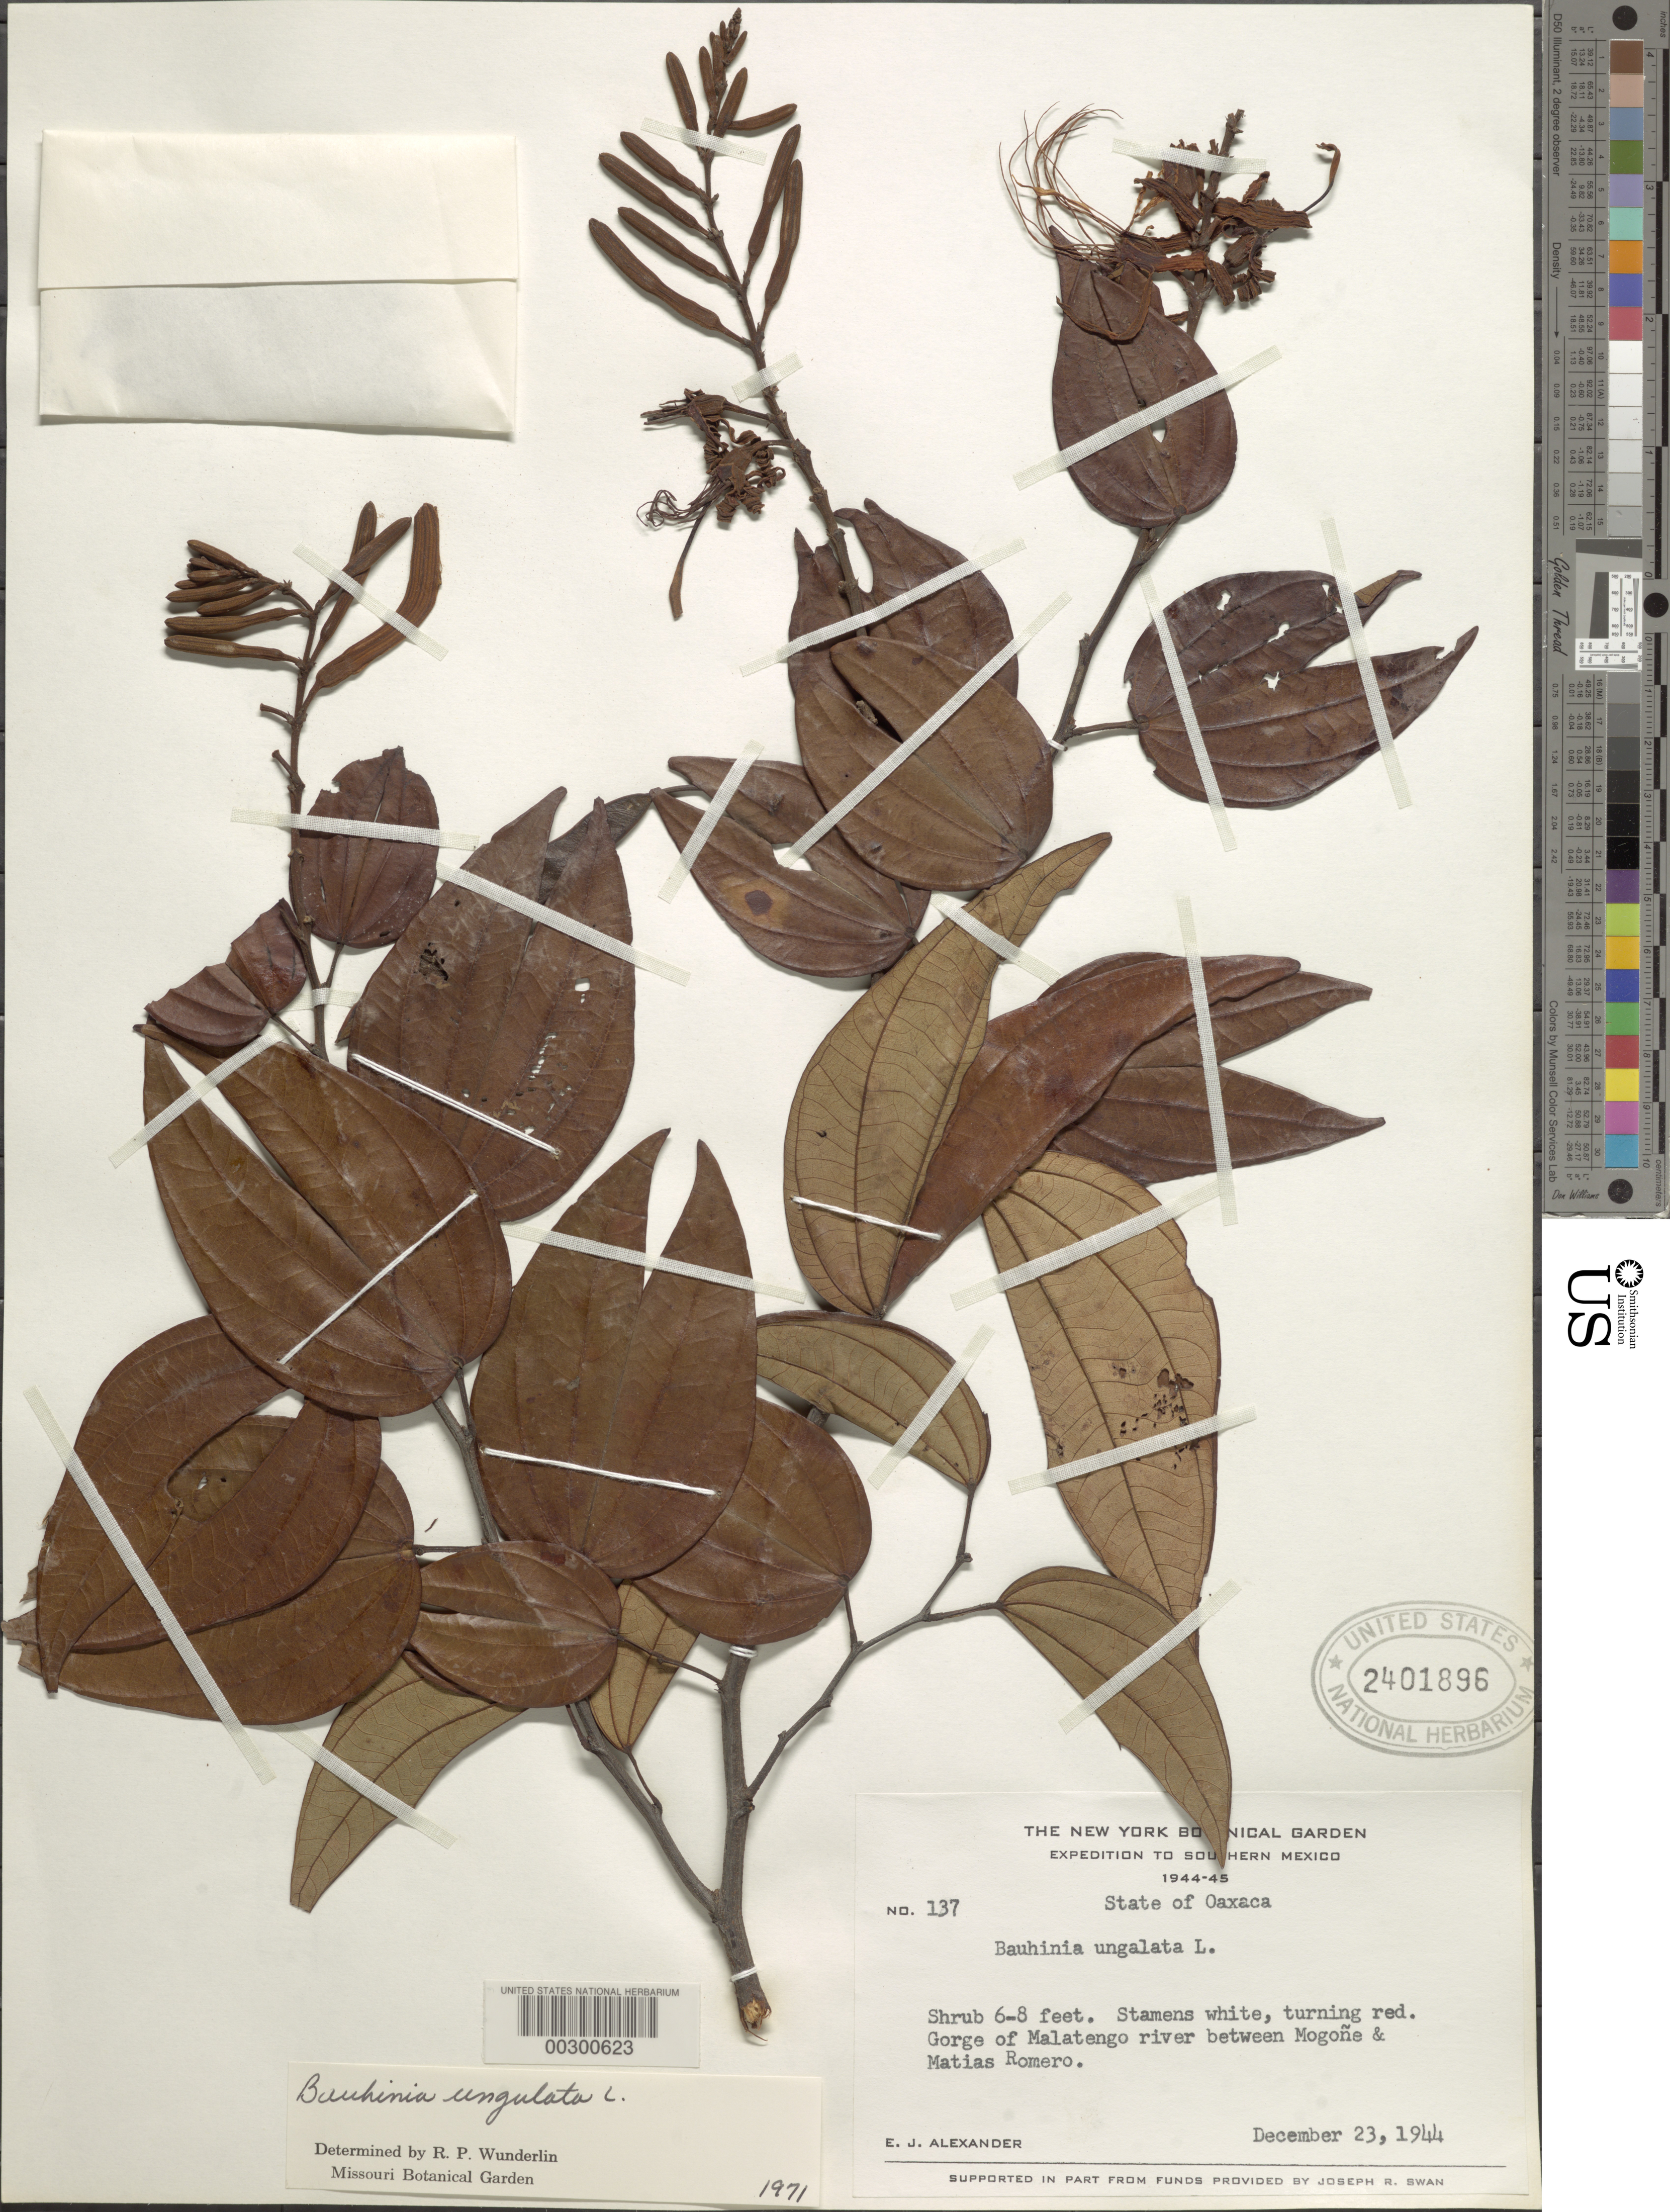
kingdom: Plantae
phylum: Tracheophyta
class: Magnoliopsida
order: Fabales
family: Fabaceae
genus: Bauhinia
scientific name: Bauhinia ungulata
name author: L.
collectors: E. J. Alexander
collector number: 137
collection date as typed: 23 Dec 1944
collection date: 1944-12-23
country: Mexico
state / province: Oaxaca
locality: Gorge of malatengo river between mogone and matias romero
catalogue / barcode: US 2401896